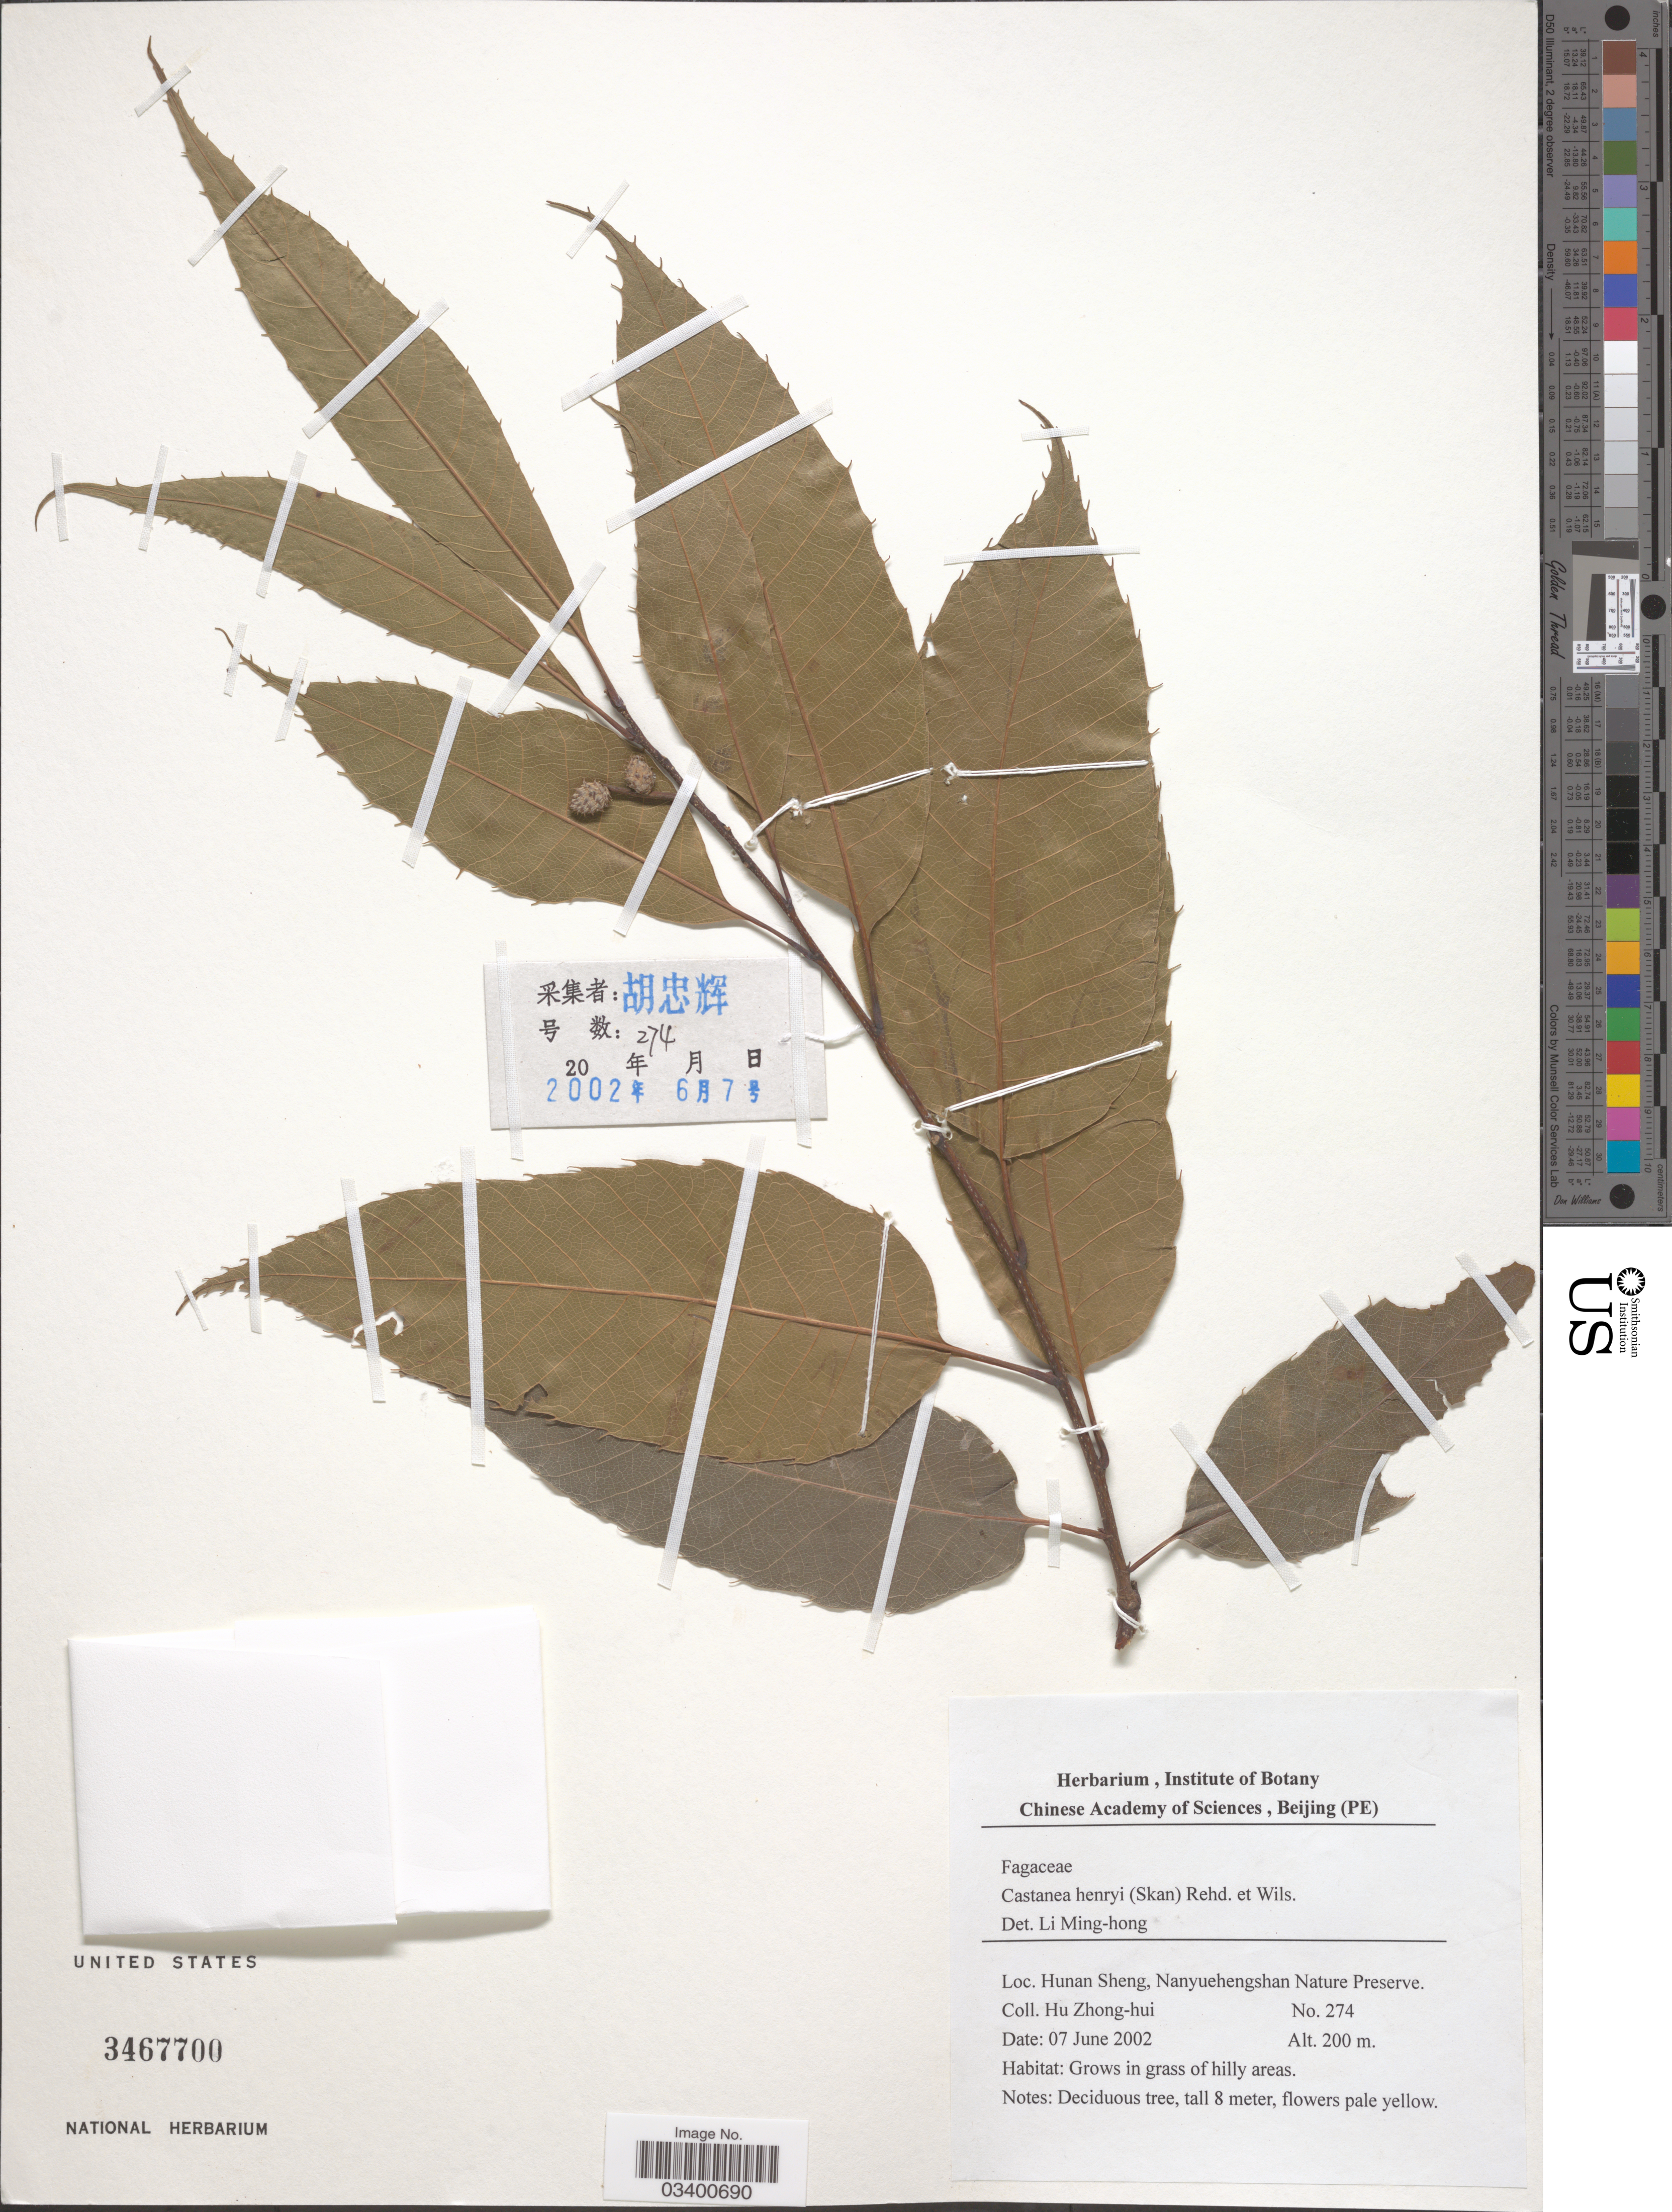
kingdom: Plantae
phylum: Tracheophyta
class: Magnoliopsida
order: Fagales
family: Fagaceae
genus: Castanea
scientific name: Castanea henryi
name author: (Skan) Rehder & E.H. Wilson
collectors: Z. H. Hu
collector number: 274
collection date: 2002-06-07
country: China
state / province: Hunan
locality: Hunan Sheng, Nanyuehengshan Nature Preserve.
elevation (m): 200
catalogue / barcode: US 3467700